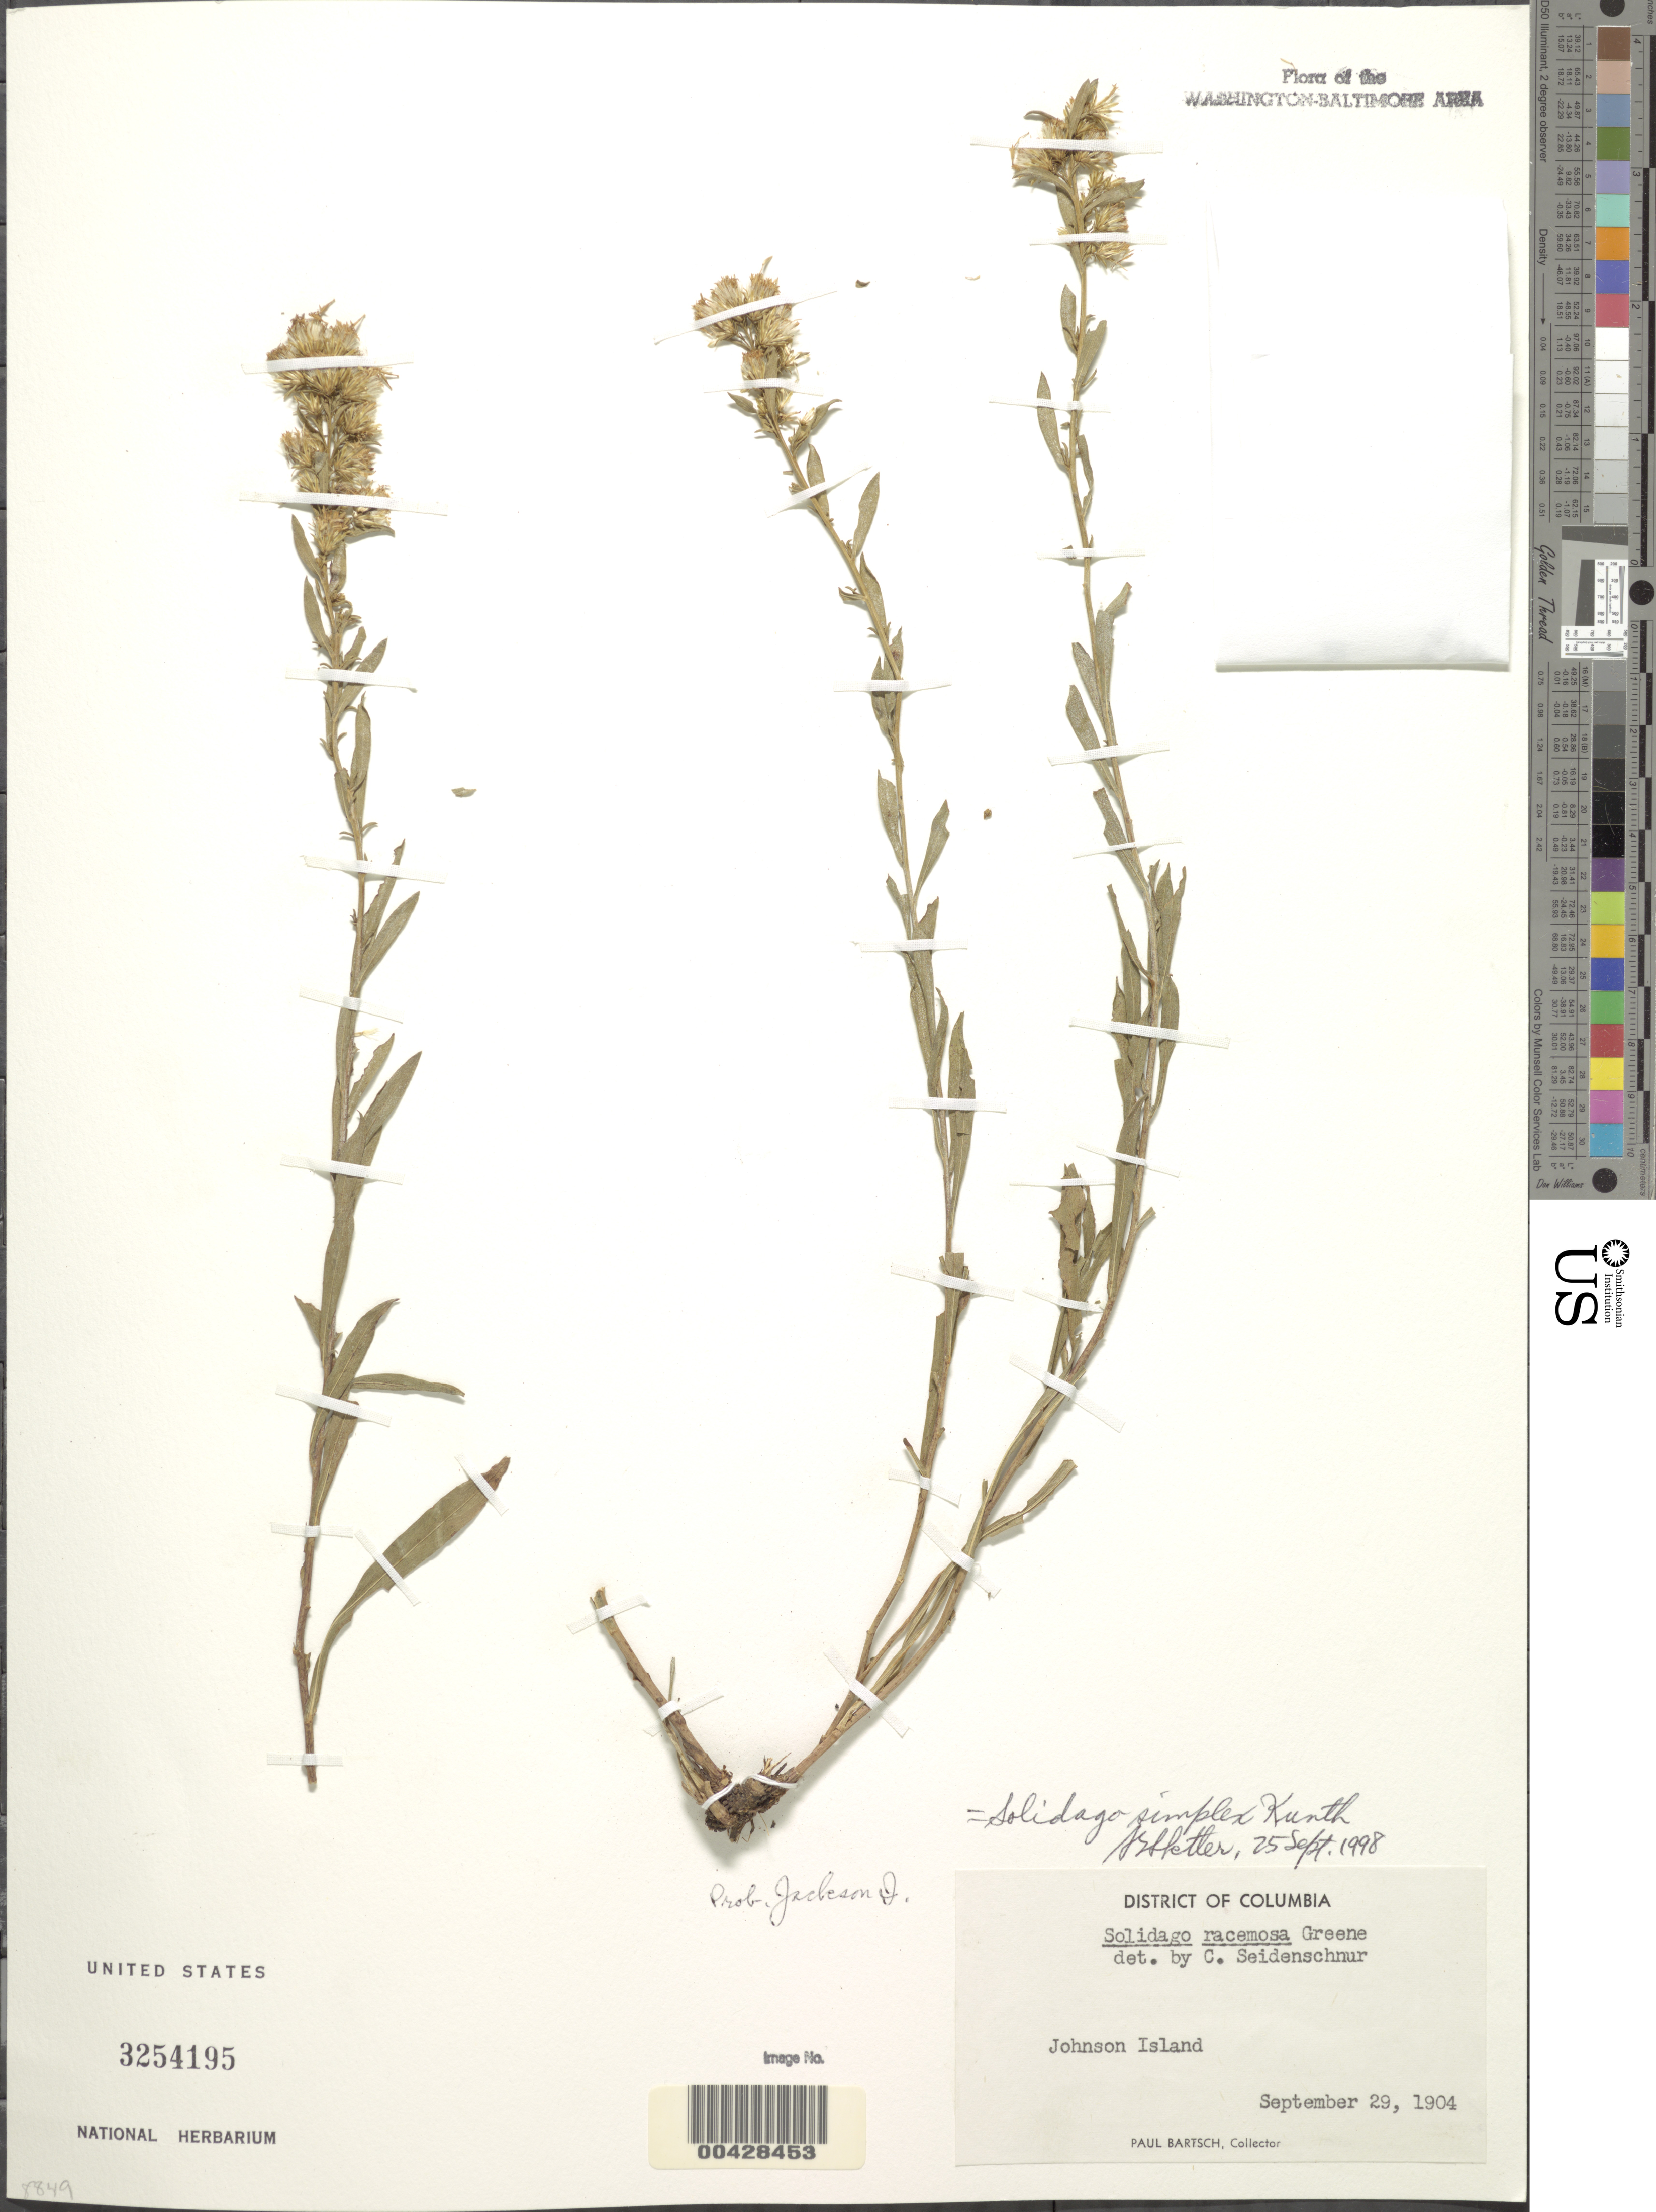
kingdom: Plantae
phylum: Tracheophyta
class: Magnoliopsida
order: Asterales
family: Asteraceae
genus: Solidago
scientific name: Solidago simplex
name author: Kunth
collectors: P. Bartsch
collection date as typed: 01 Jul 1917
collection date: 1917-07-01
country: United States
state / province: Maryland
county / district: Montgomery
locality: Jackson Island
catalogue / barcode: US 3254195